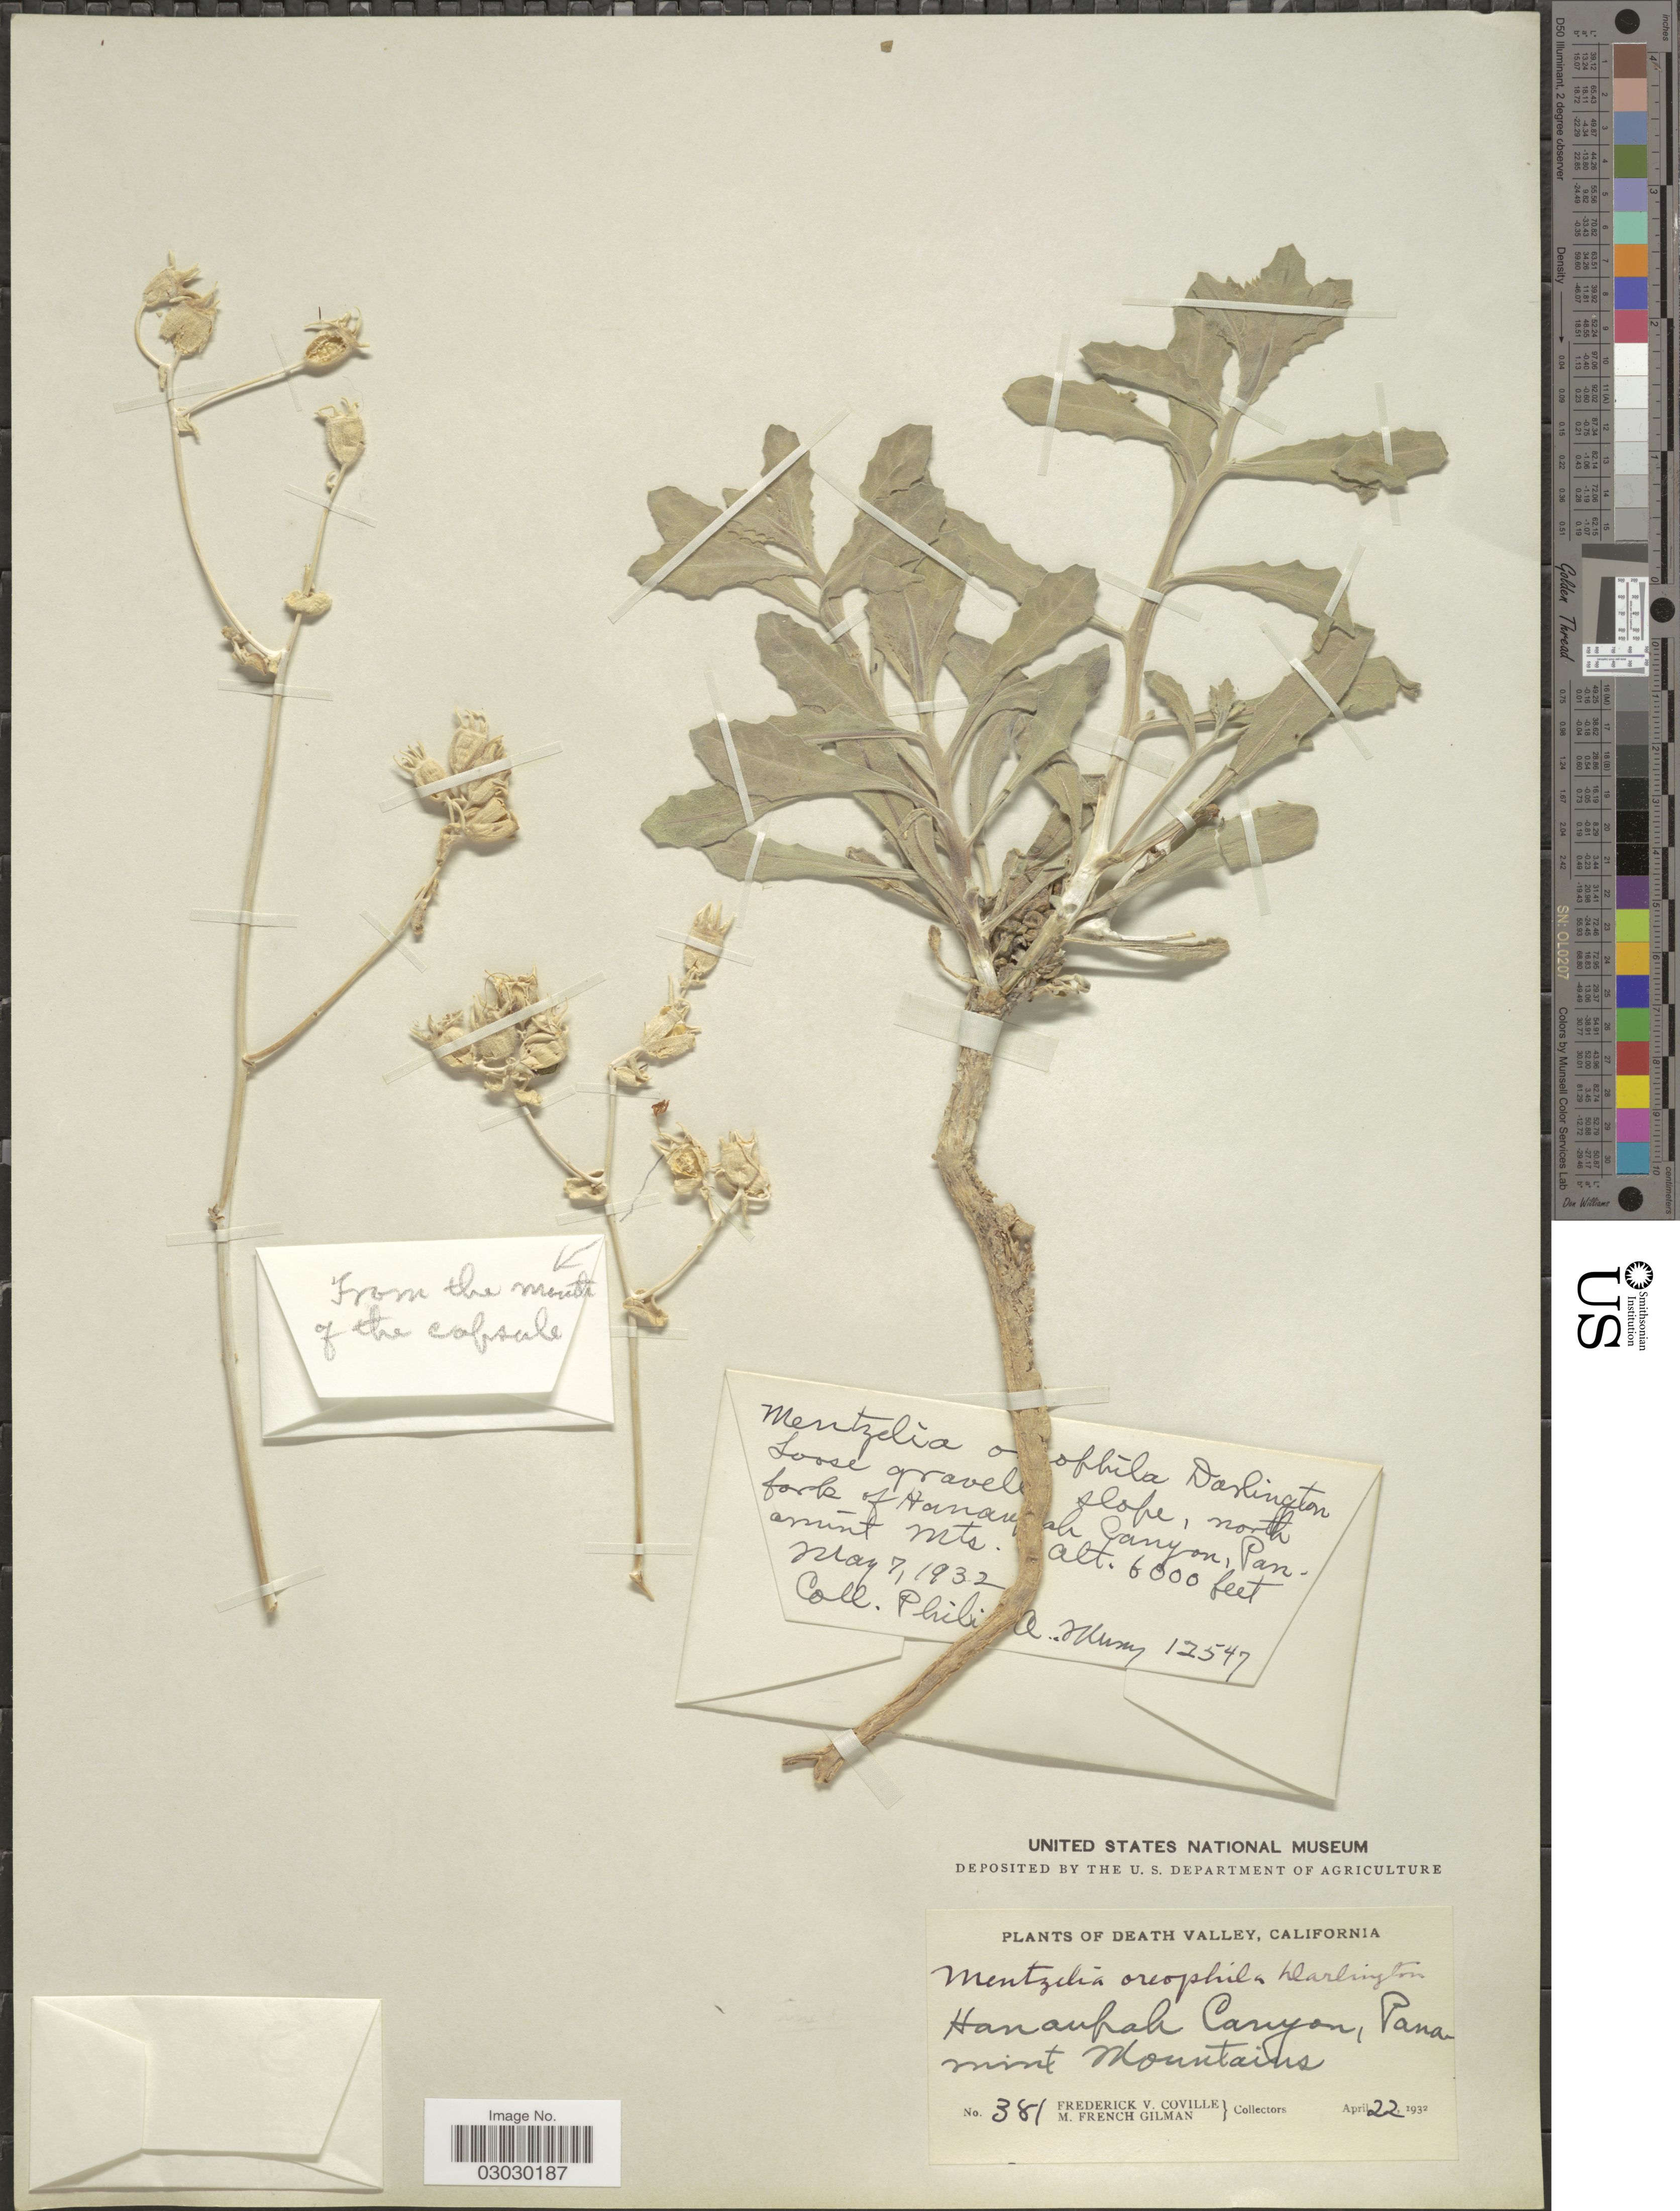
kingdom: Plantae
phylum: Tracheophyta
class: Magnoliopsida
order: Cornales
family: Loasaceae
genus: Mentzelia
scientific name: Mentzelia oreophila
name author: J. Darl.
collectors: F. V. Coville & M. F. Gilman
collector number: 381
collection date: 1932-04-22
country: United States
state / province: California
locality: Death Valley, Hanaupah Canyon, Panamint Mountains.